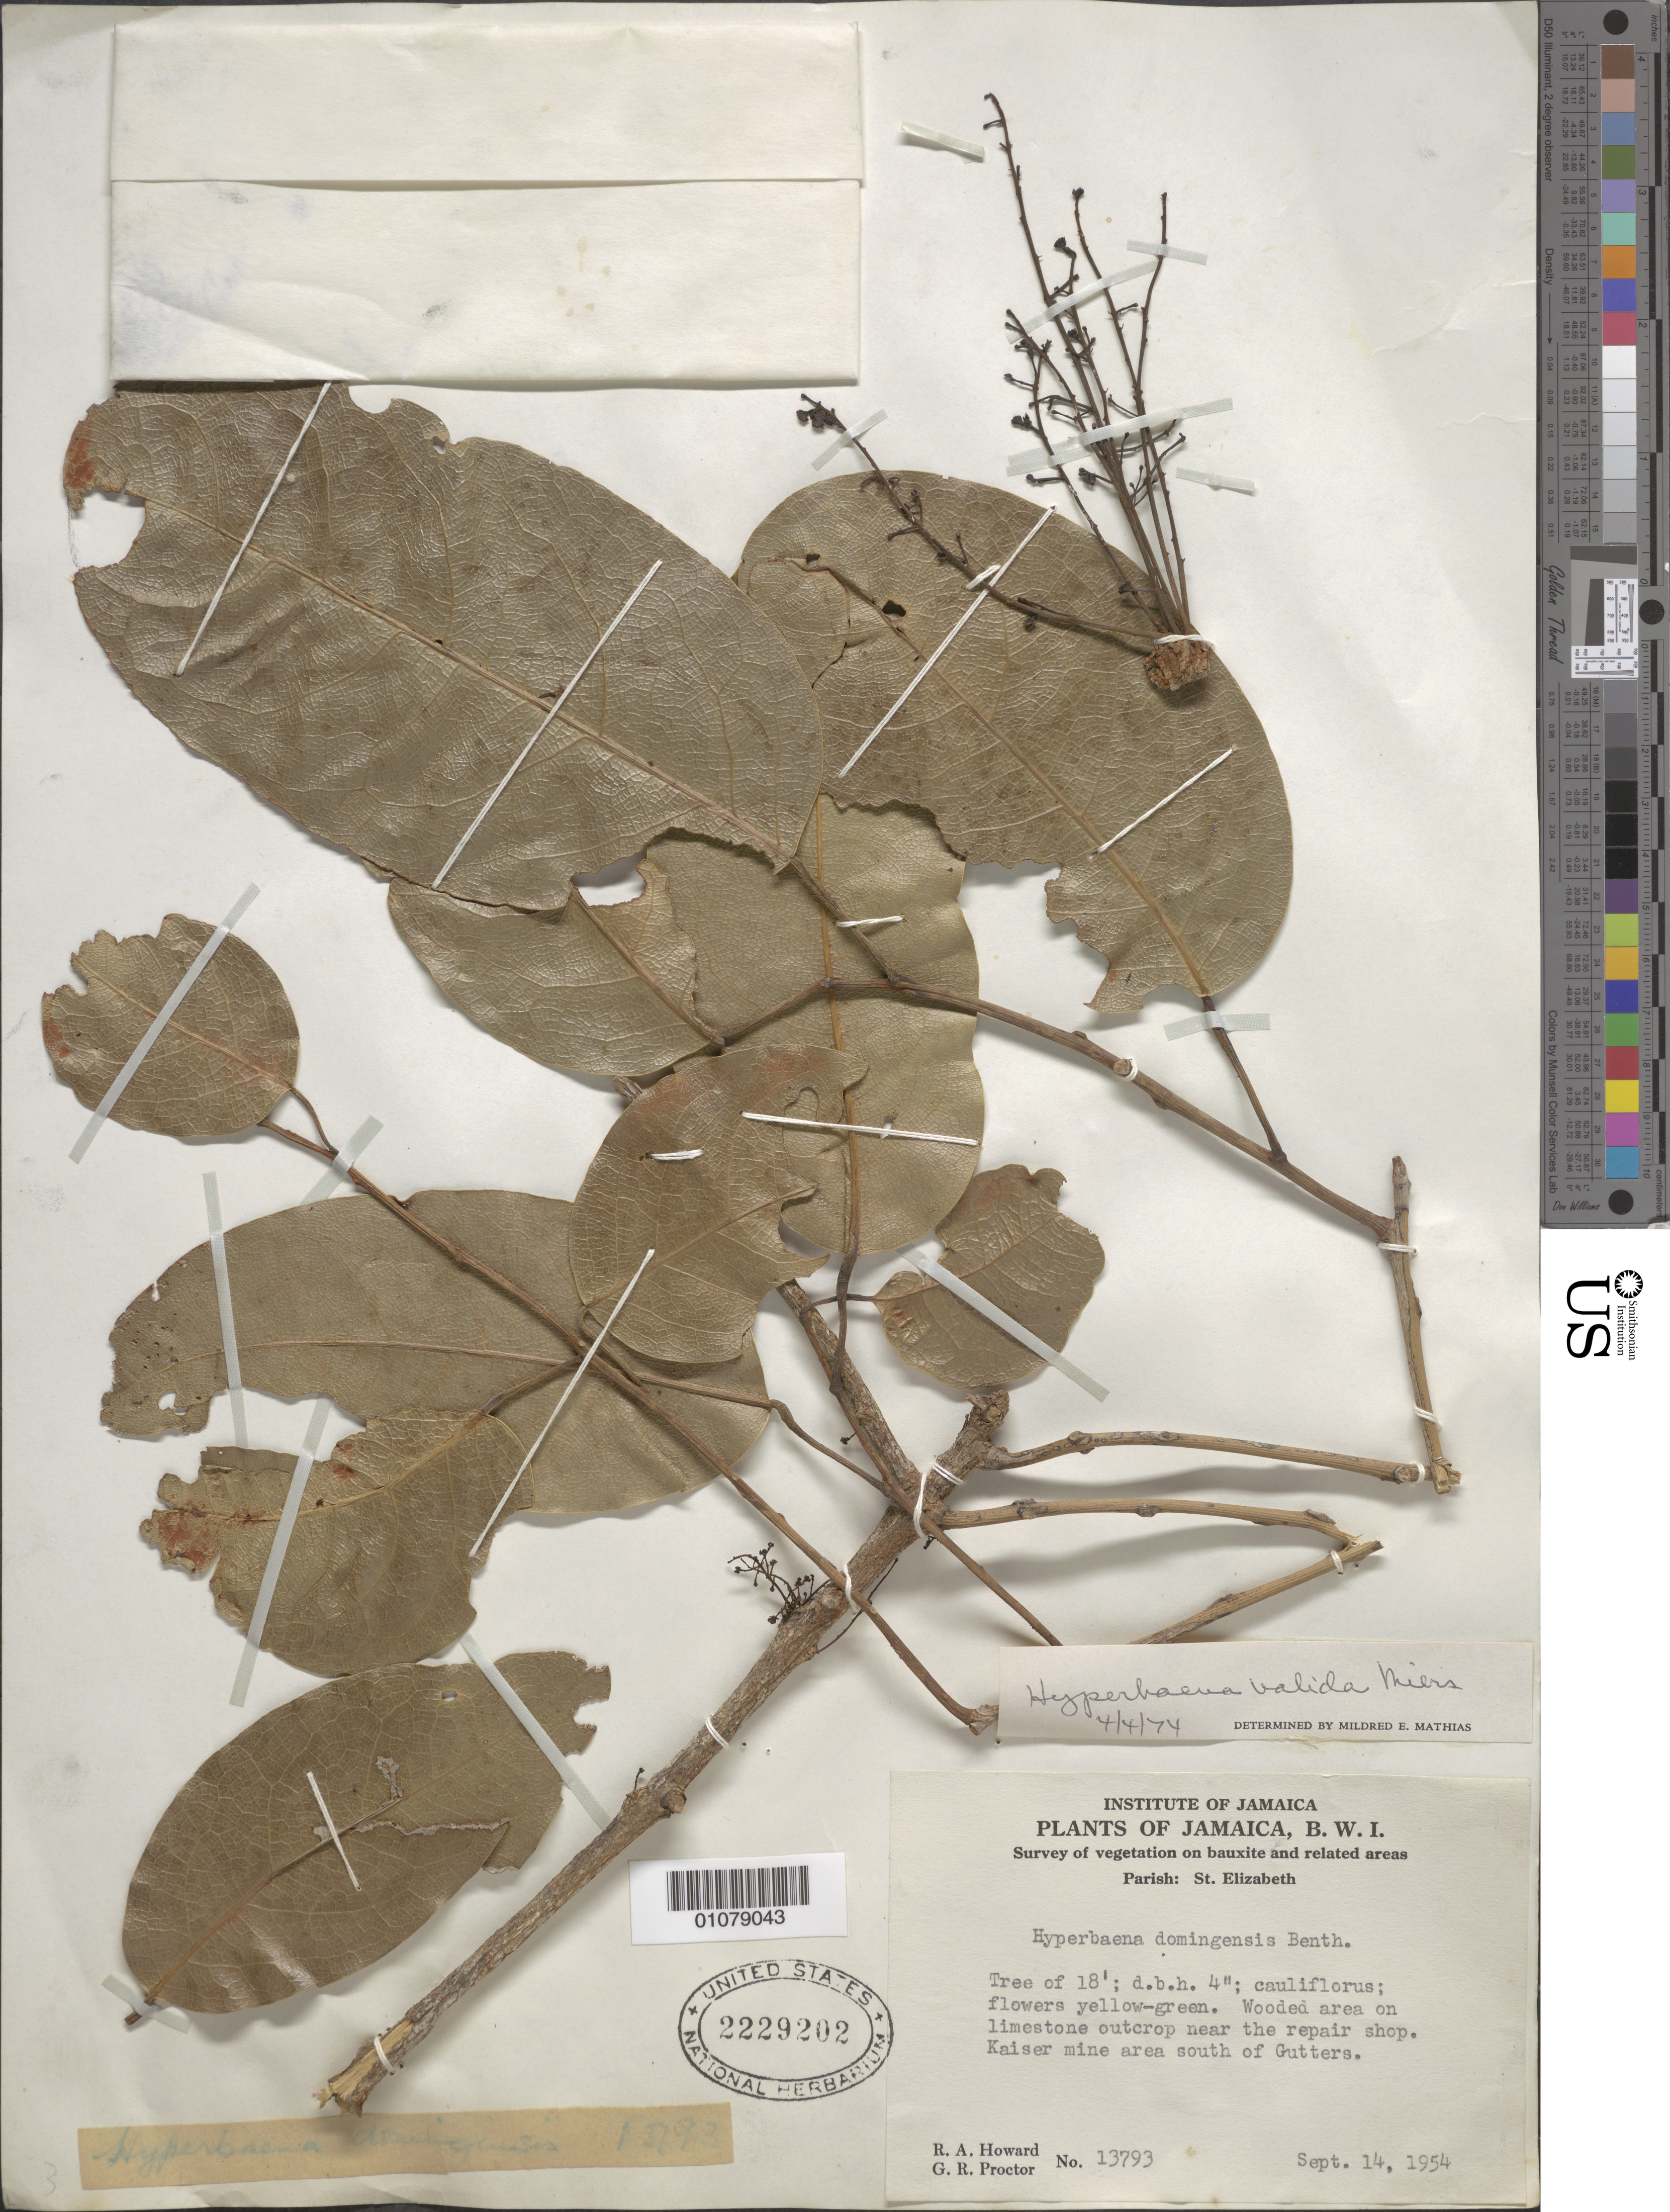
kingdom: Plantae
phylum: Tracheophyta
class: Magnoliopsida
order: Ranunculales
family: Menispermaceae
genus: Hyperbaena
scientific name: Hyperbaena valida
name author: Miers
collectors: R. A. Howard & G. R. Proctor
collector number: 13793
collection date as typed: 14 Sep 1954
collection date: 1954-09-14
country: Jamaica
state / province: Saint Elizabeth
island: Jamaica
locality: Wooded area on limestone outcrop near the repair shop. Kaiser mine area S of Gutters.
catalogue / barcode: US 2229202